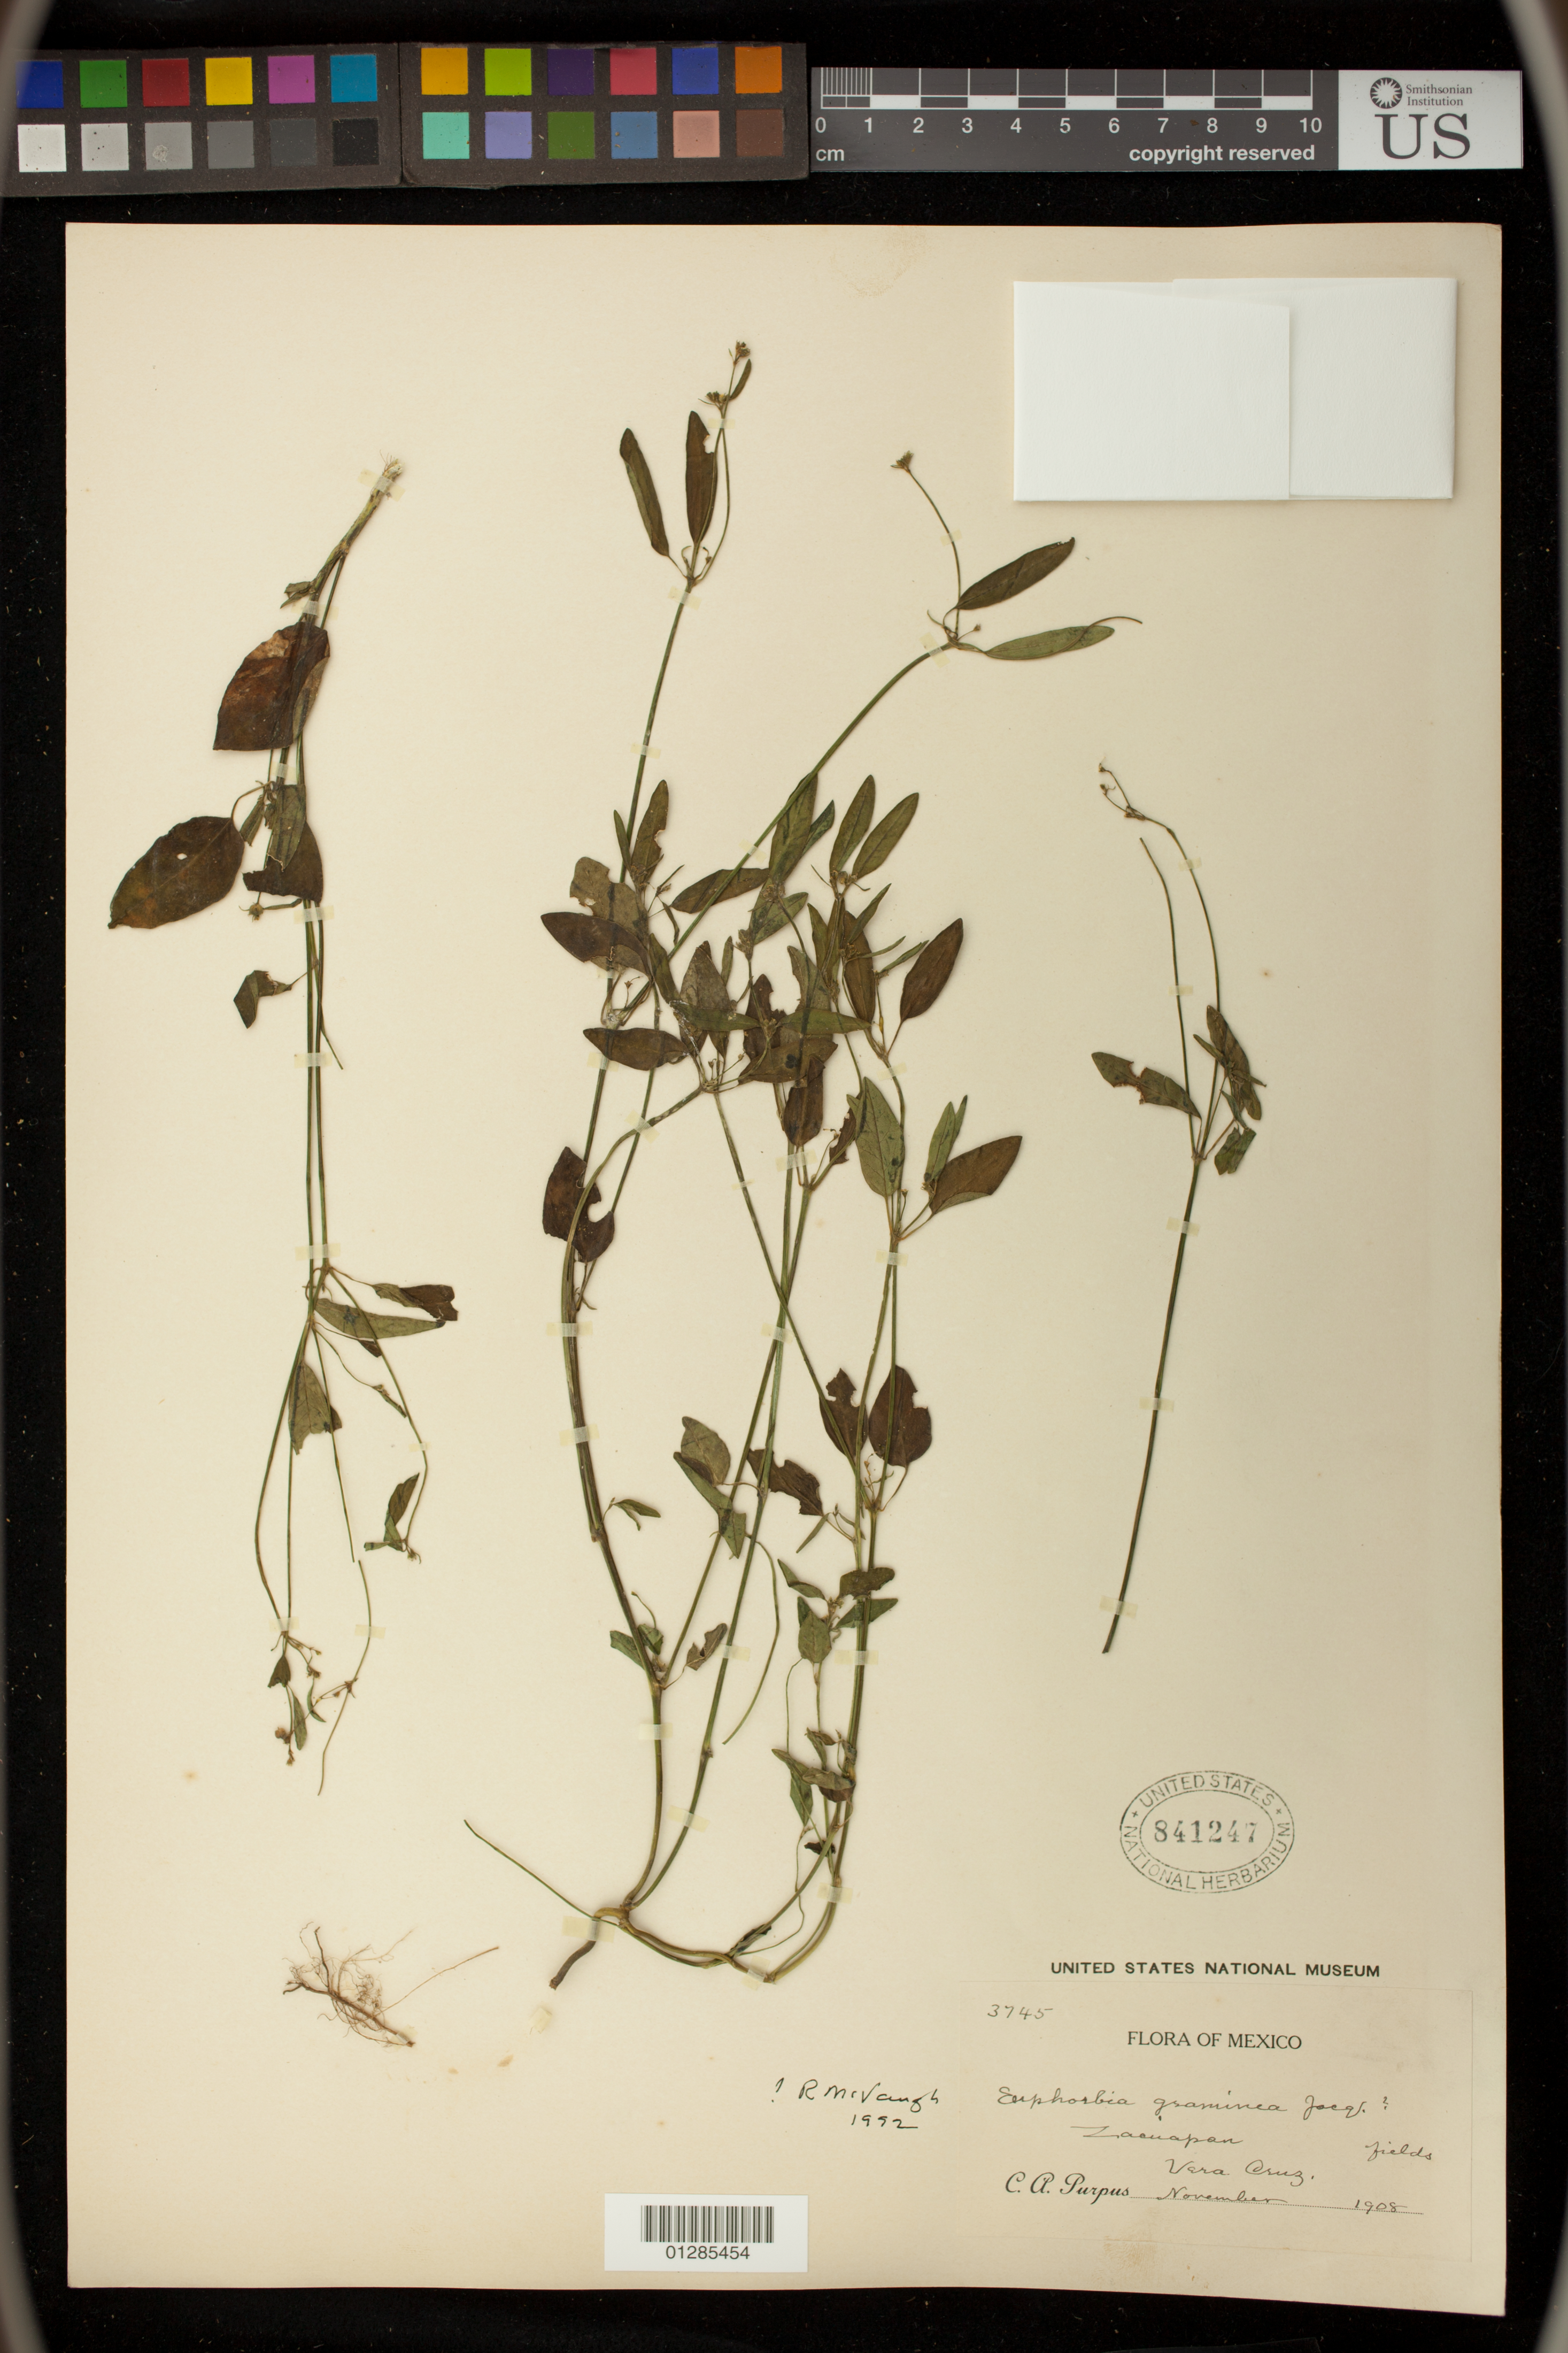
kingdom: Plantae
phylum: Tracheophyta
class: Magnoliopsida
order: Malpighiales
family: Euphorbiaceae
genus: Euphorbia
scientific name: Euphorbia graminea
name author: Jacq.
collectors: C. A. Purpus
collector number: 3745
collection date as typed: Nov 1908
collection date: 1908-11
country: Mexico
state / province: Veracruz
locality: Zacuapan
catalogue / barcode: US 841247